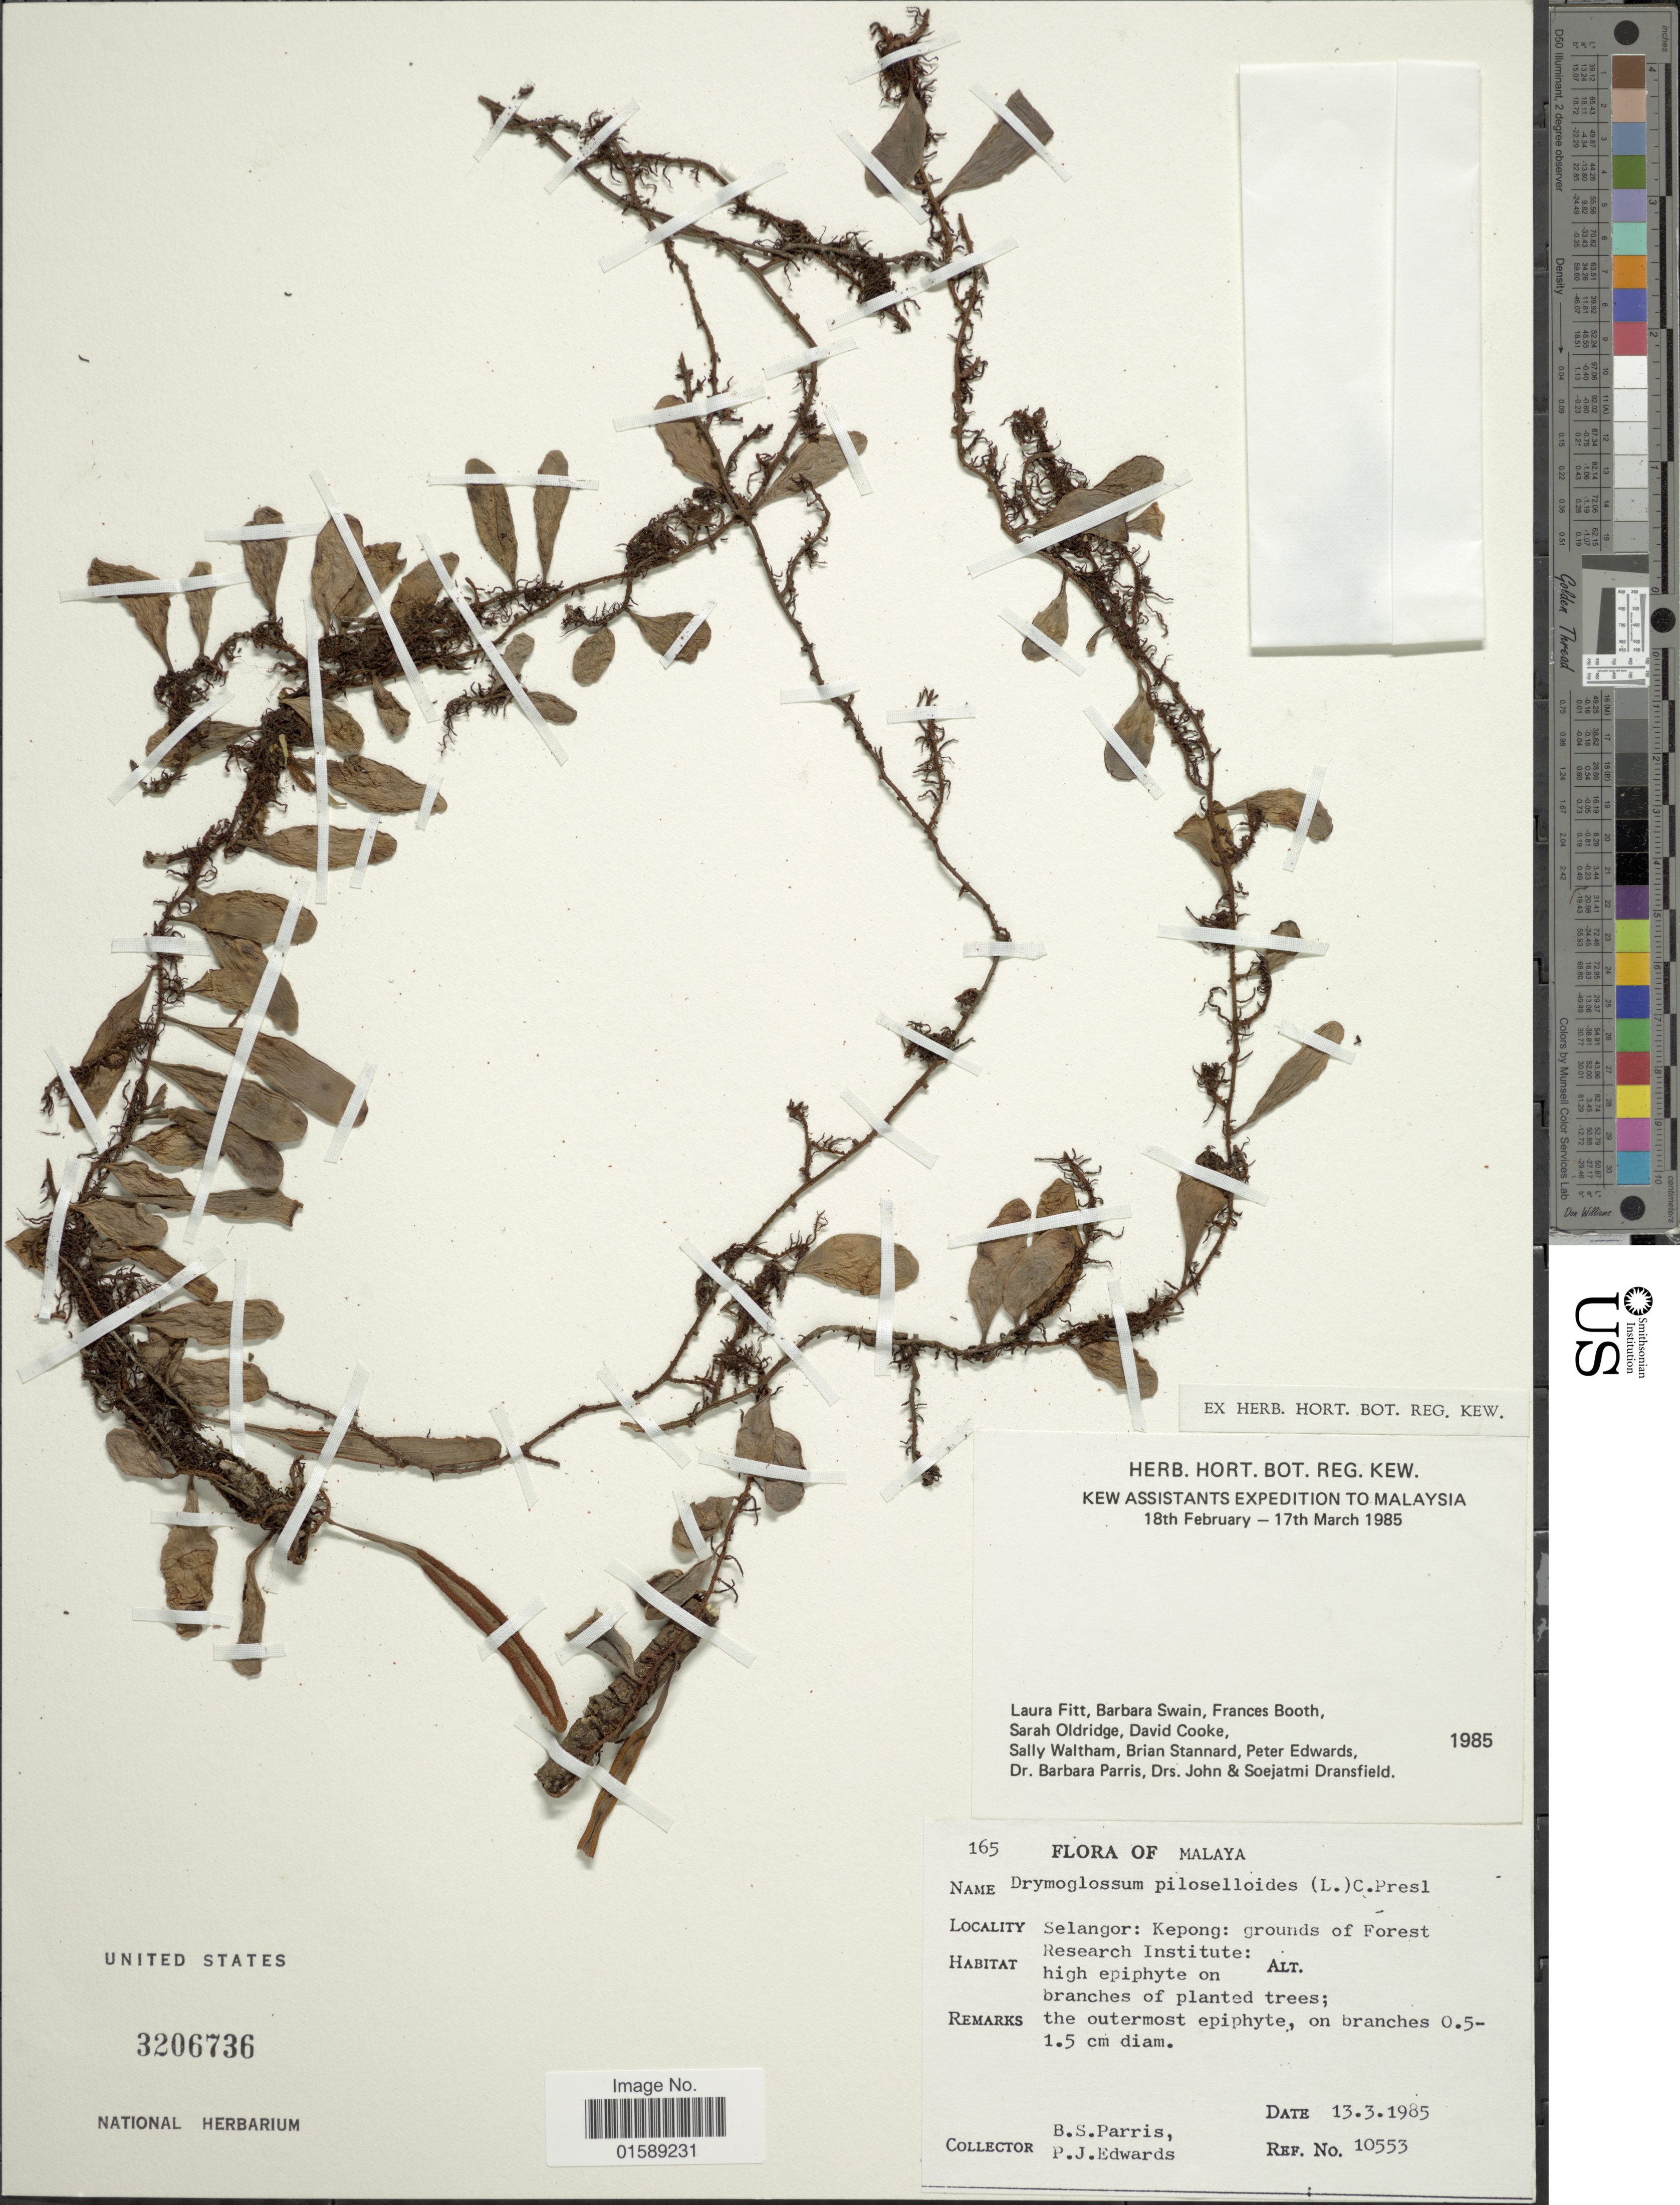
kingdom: Plantae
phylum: Tracheophyta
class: Polypodiopsida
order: Polypodiales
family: Polypodiaceae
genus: Pyrrosia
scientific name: Pyrrosia piloselloides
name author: (L.) M.G. Price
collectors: B. S. Parris & P. Edwards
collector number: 10553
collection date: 1985-03-13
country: Malaysia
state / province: Selangor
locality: Malaya, Selangor: Kepong: grounds of Forest Research Institute.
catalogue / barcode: US 3206736